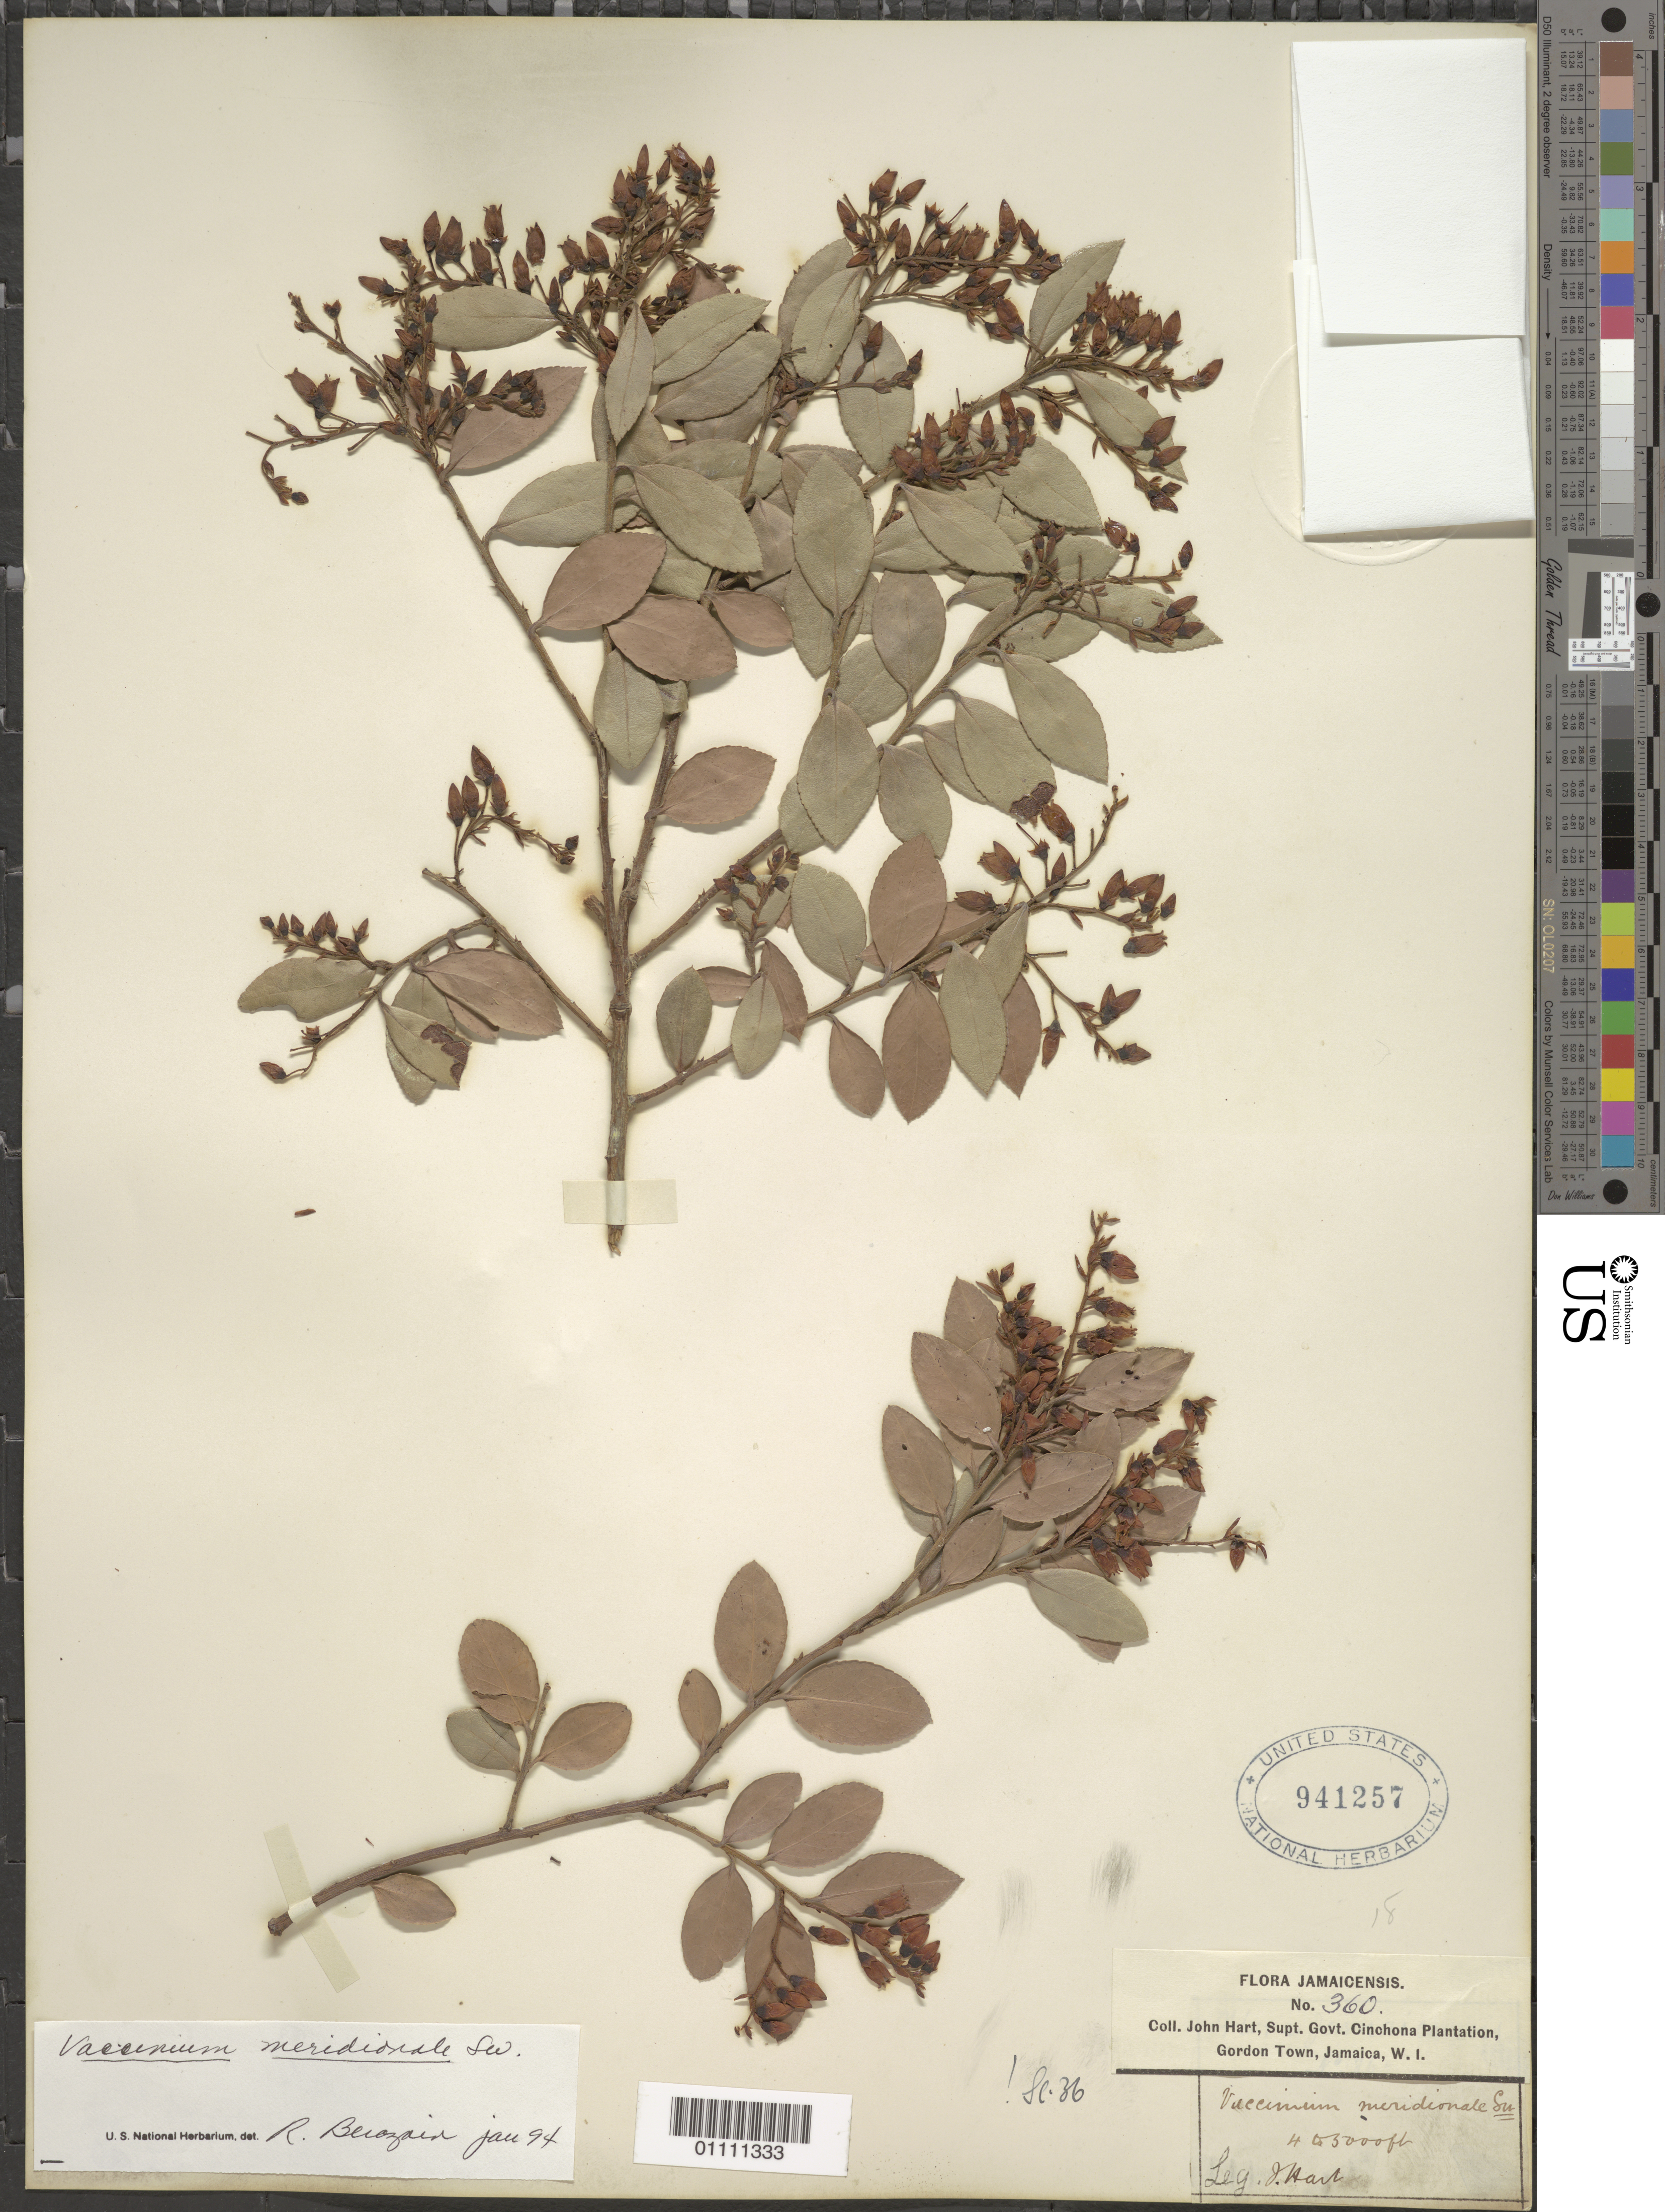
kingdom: Plantae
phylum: Tracheophyta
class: Magnoliopsida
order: Ericales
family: Ericaceae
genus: Vaccinium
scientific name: Vaccinium meridionale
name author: Sw.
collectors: J. Hart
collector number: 360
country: Jamaica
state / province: Saint Andrew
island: Jamaica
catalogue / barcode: US 941257